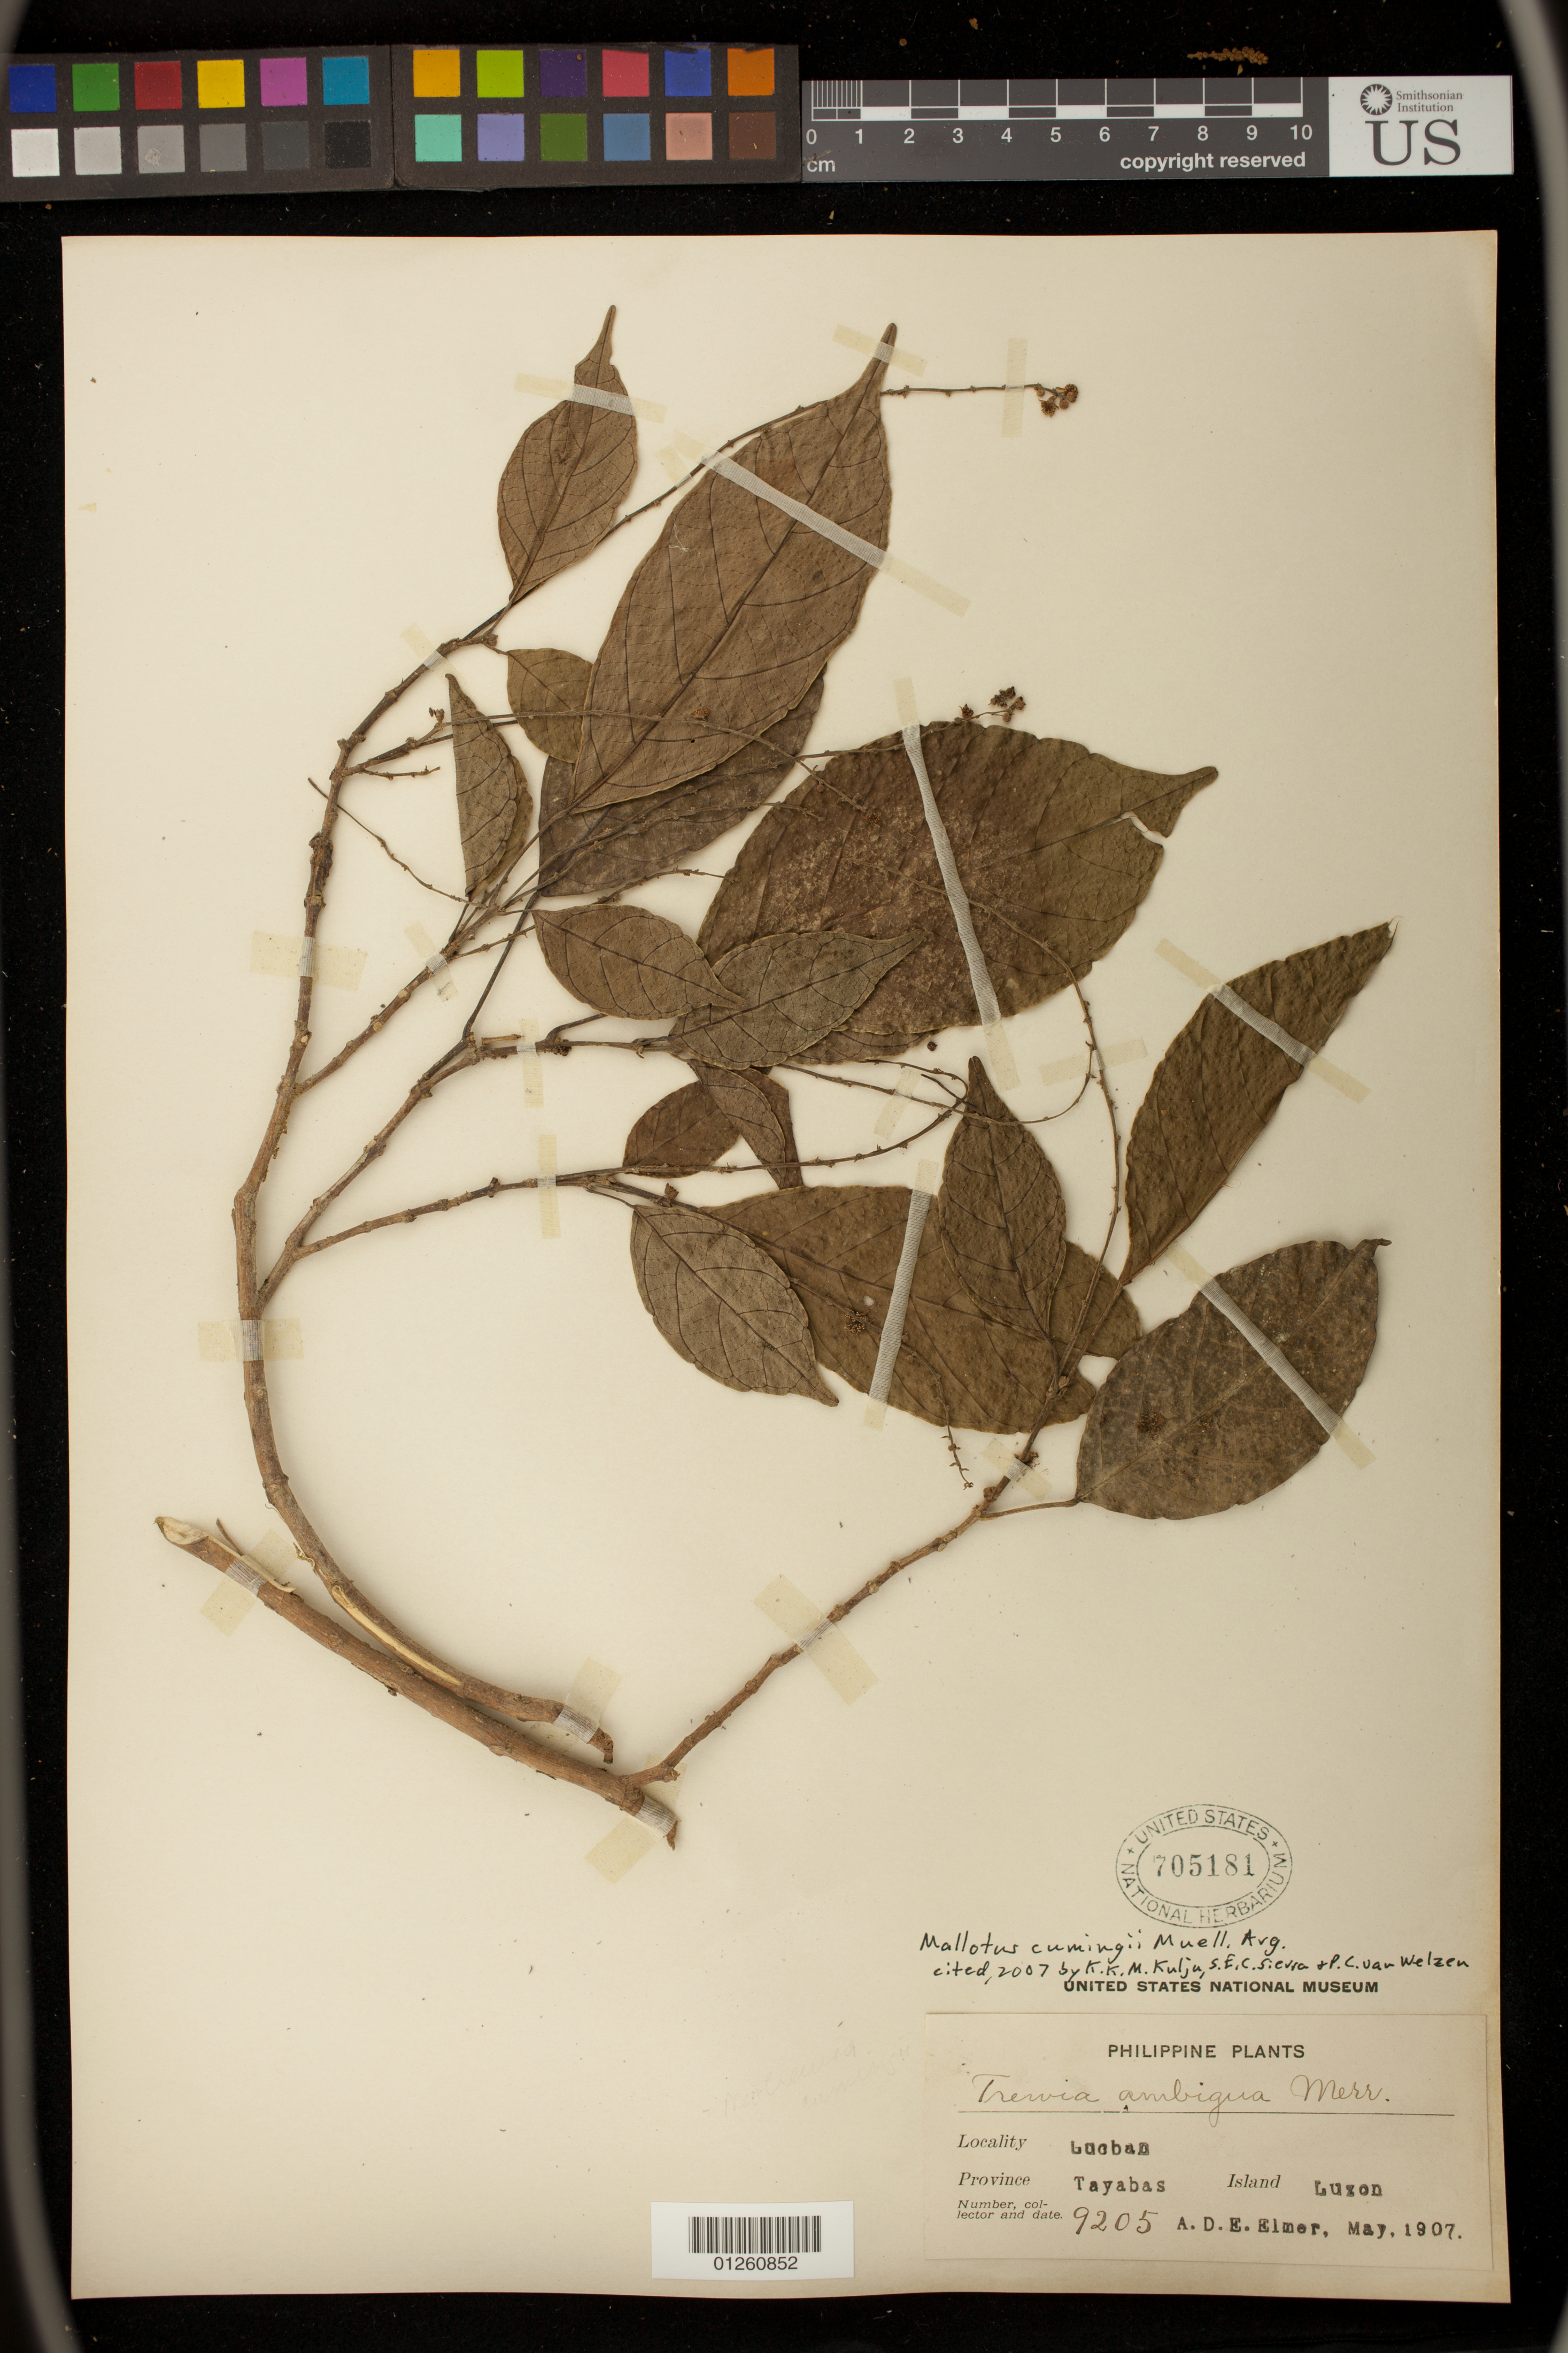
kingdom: Plantae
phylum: Tracheophyta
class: Magnoliopsida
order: Malpighiales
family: Euphorbiaceae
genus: Mallotus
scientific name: Mallotus cumingii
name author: Müll. Arg.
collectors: A. D. E. Elmer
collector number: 9205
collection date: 1907-05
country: Philippines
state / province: Calabarzon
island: Luzon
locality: Lucban, Tayabas, Luzon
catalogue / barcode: US 705181